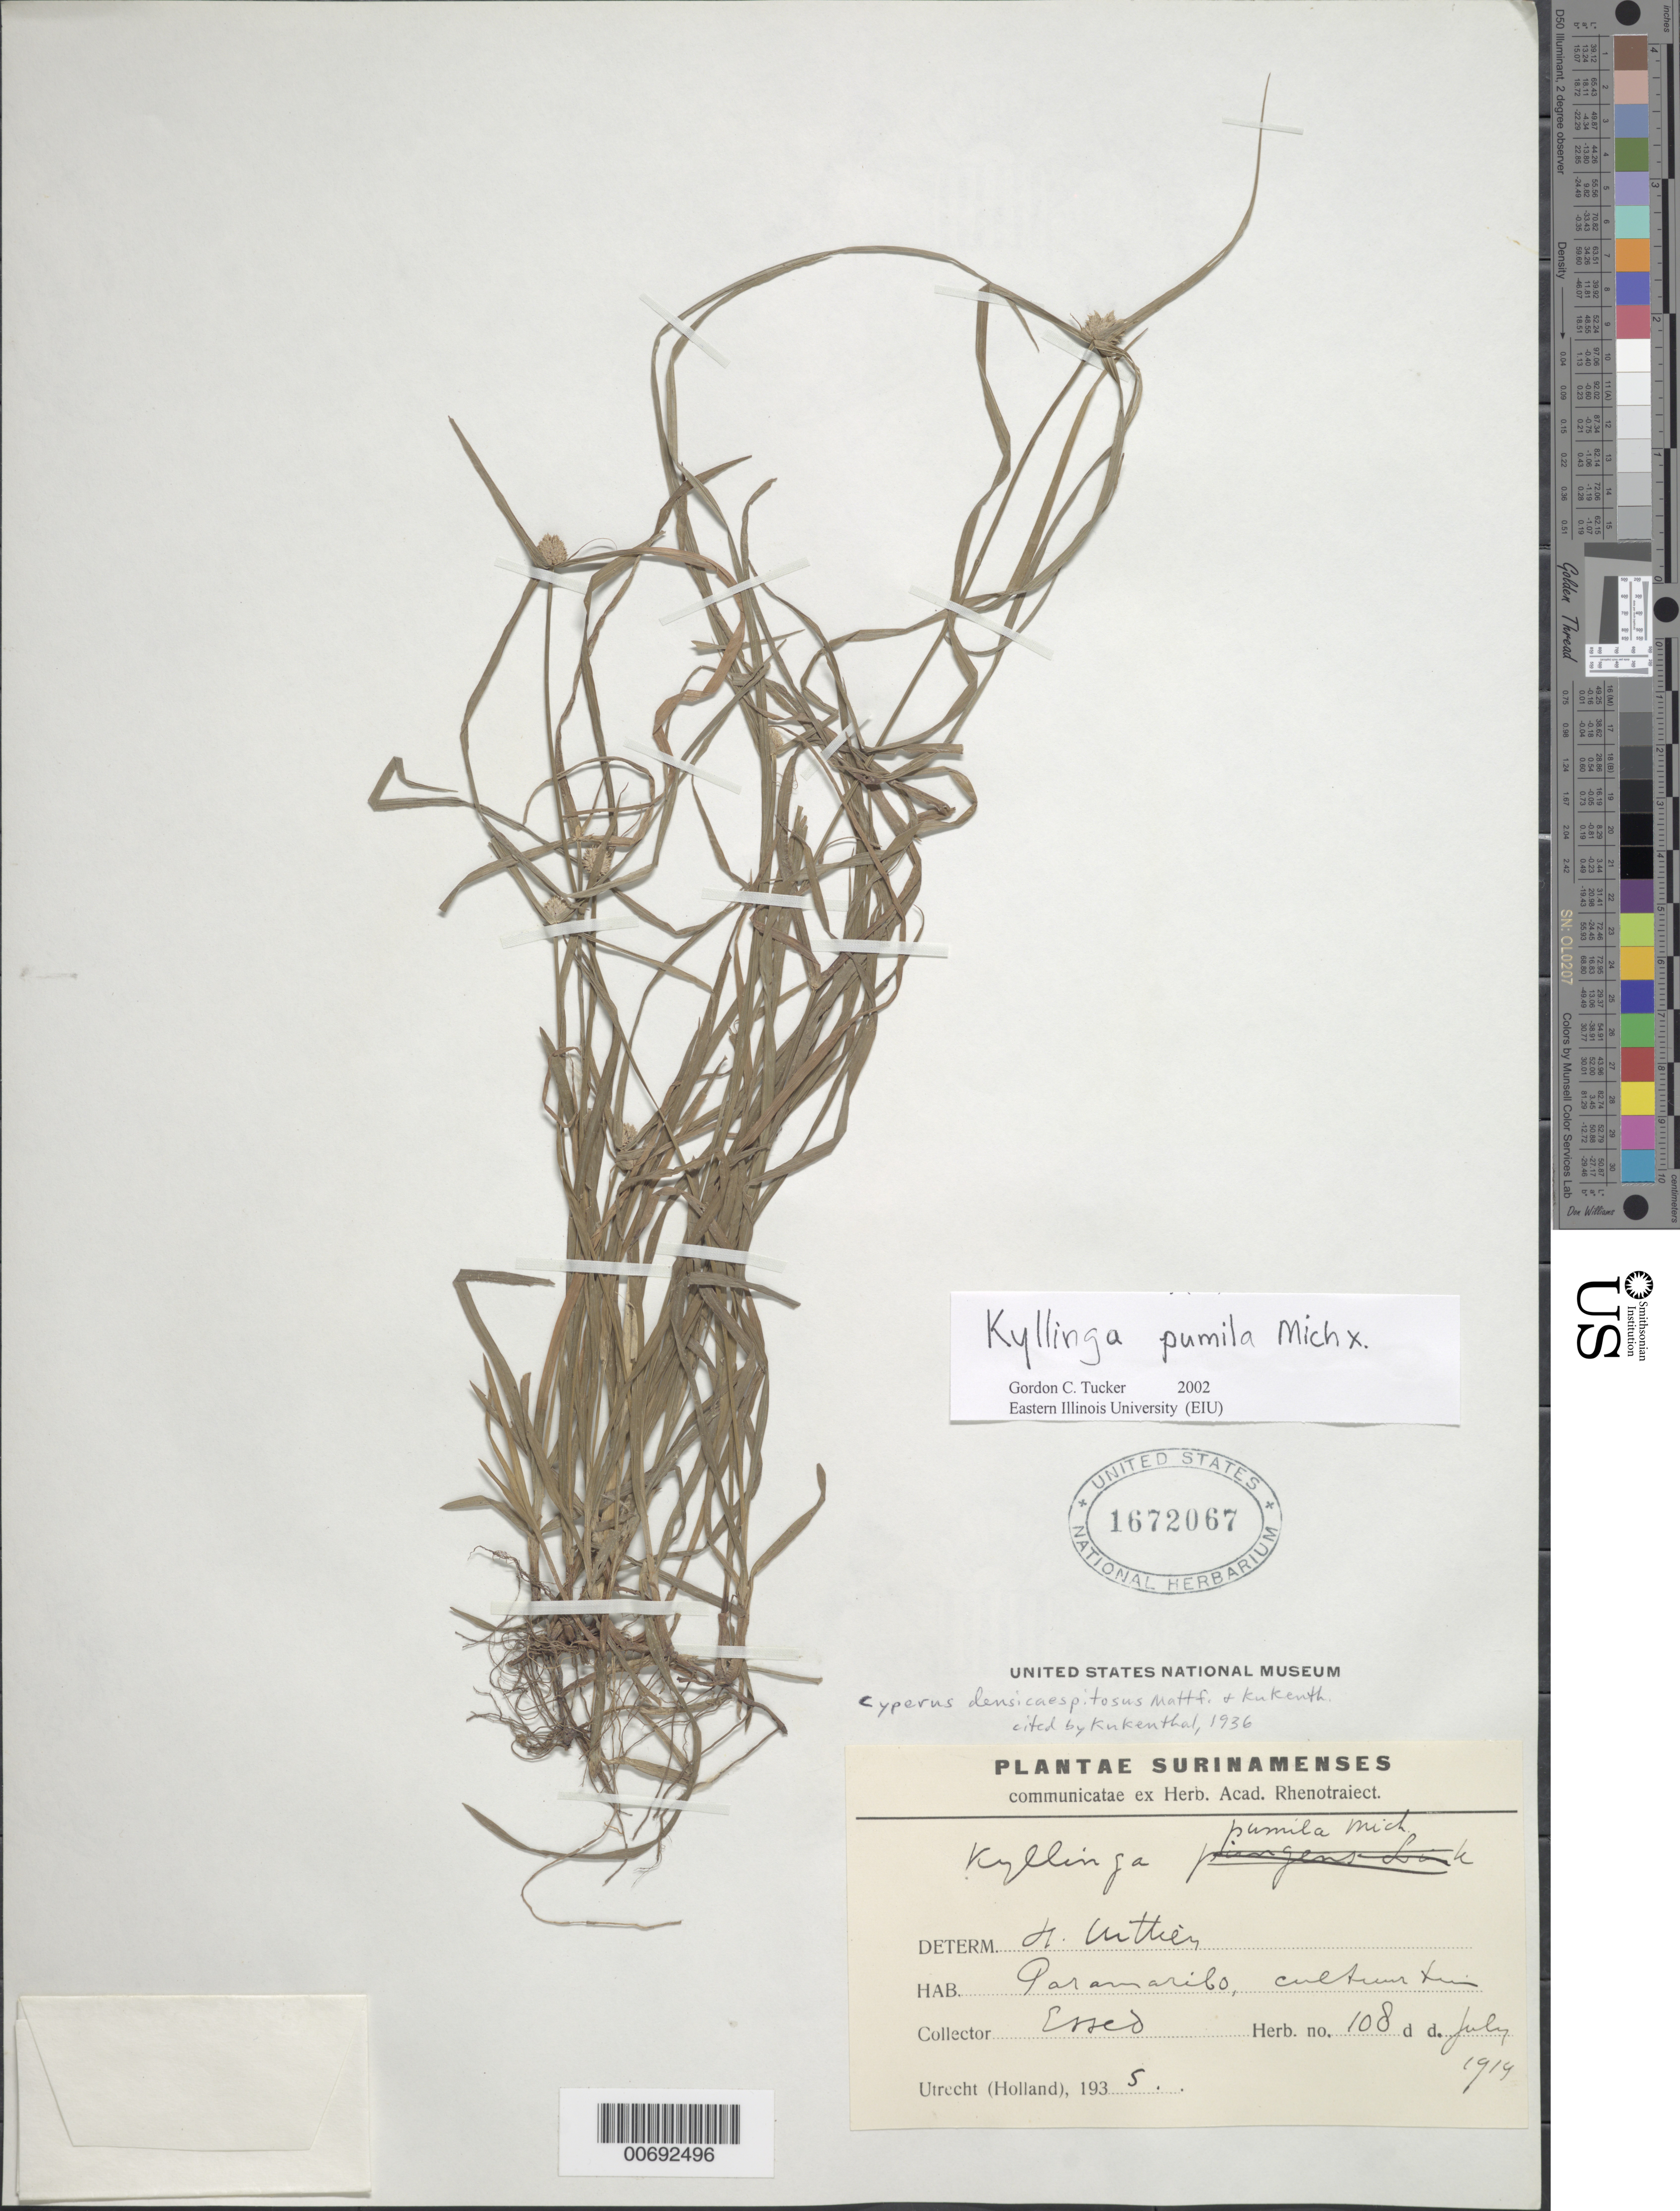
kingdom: Plantae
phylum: Tracheophyta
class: Liliopsida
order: Poales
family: Cyperaceae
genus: Cyperus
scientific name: Cyperus hortensis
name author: (Salzm. ex Steud.) Dorr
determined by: Strong, Mark T., (BOT), Smithsonian Institution - National Museum of Natural History (UNITED STATES)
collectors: E. Essed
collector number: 108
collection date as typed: Jul-14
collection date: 1914-07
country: Suriname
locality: Paramaribo, Cultuurtuin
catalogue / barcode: US 1672067